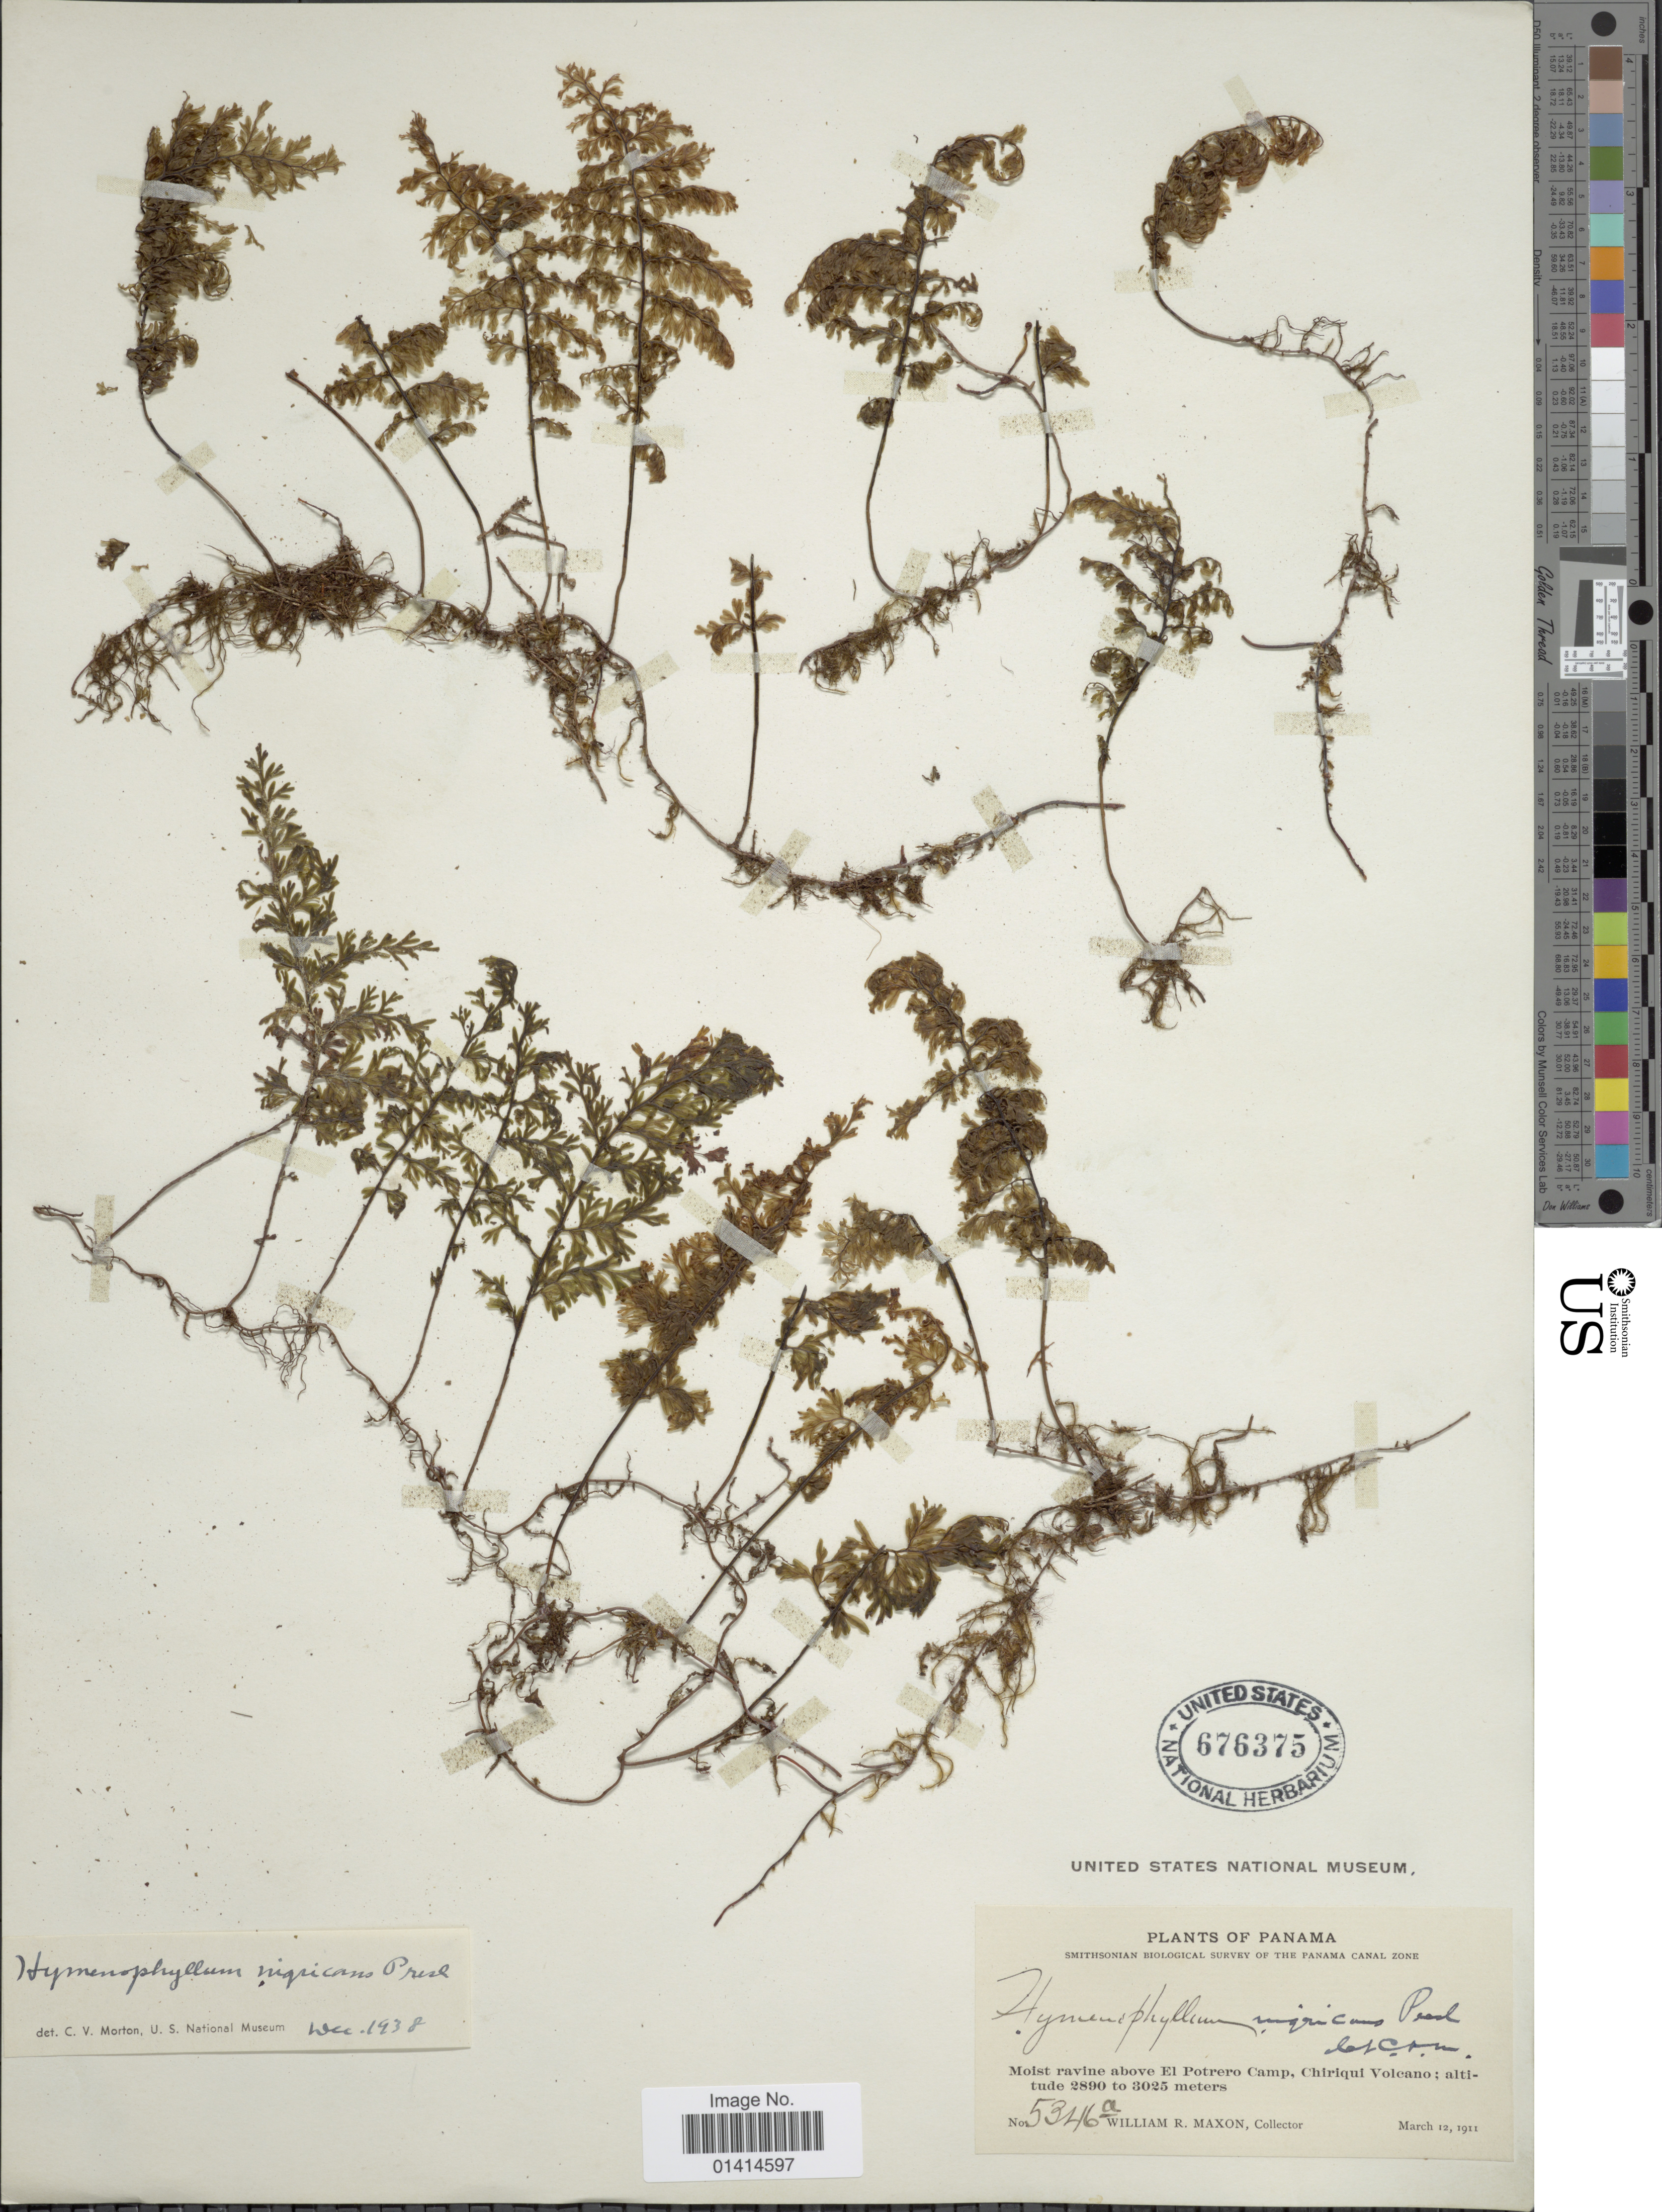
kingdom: Plantae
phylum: Tracheophyta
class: Polypodiopsida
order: Hymenophyllales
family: Hymenophyllaceae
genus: Hymenophyllum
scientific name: Hymenophyllum polyanthos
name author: (Sw.) Sw.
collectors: W. R. Maxon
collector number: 5346a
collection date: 1911-03-12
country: Panama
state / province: Chiriqui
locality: Moist ravine above El Potrero Camp, Chiriqui Volcano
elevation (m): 2890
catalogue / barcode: US 676375